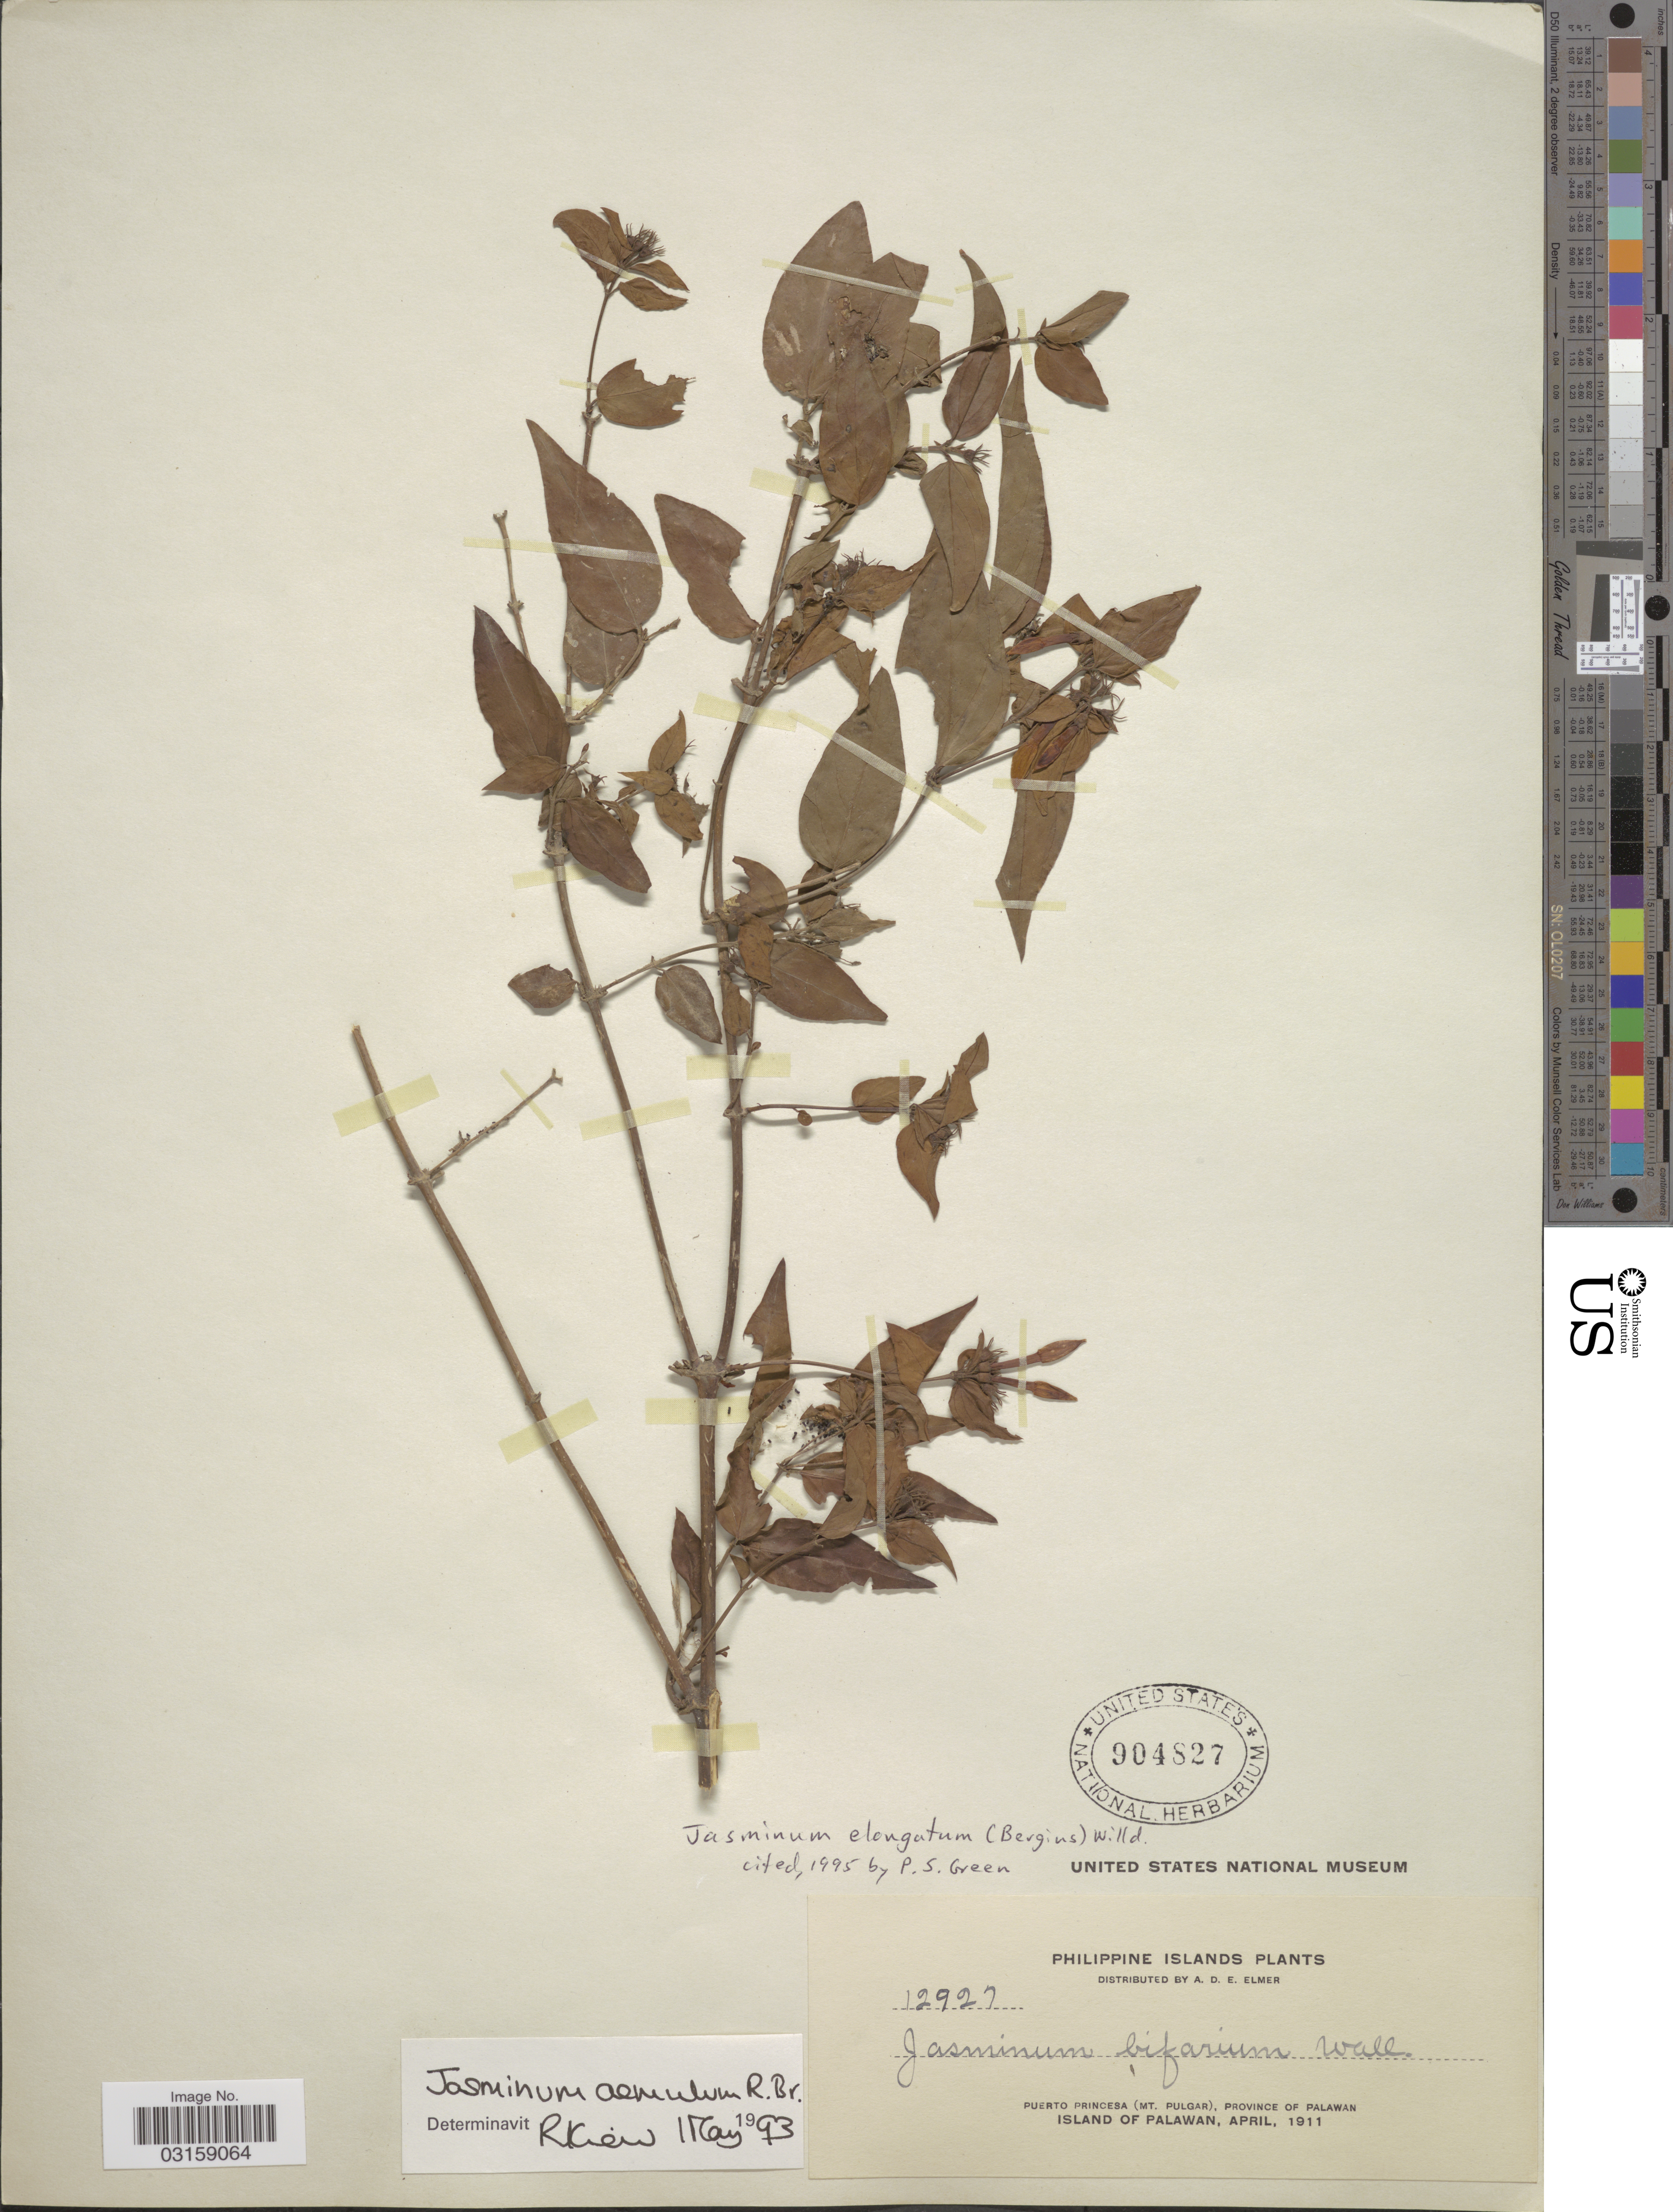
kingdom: Plantae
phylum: Tracheophyta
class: Magnoliopsida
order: Lamiales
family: Oleaceae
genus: Jasminum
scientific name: Jasminum elongatum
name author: (P.J. Bergius) Willd.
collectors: A. D. E. Elmer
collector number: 12927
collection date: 1911-04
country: Philippines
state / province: Mimaropa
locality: Philippine Islands. Puerto Princesa (Mt. Pulgar), Province of Palawan. Island of Palawan.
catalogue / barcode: US 904827